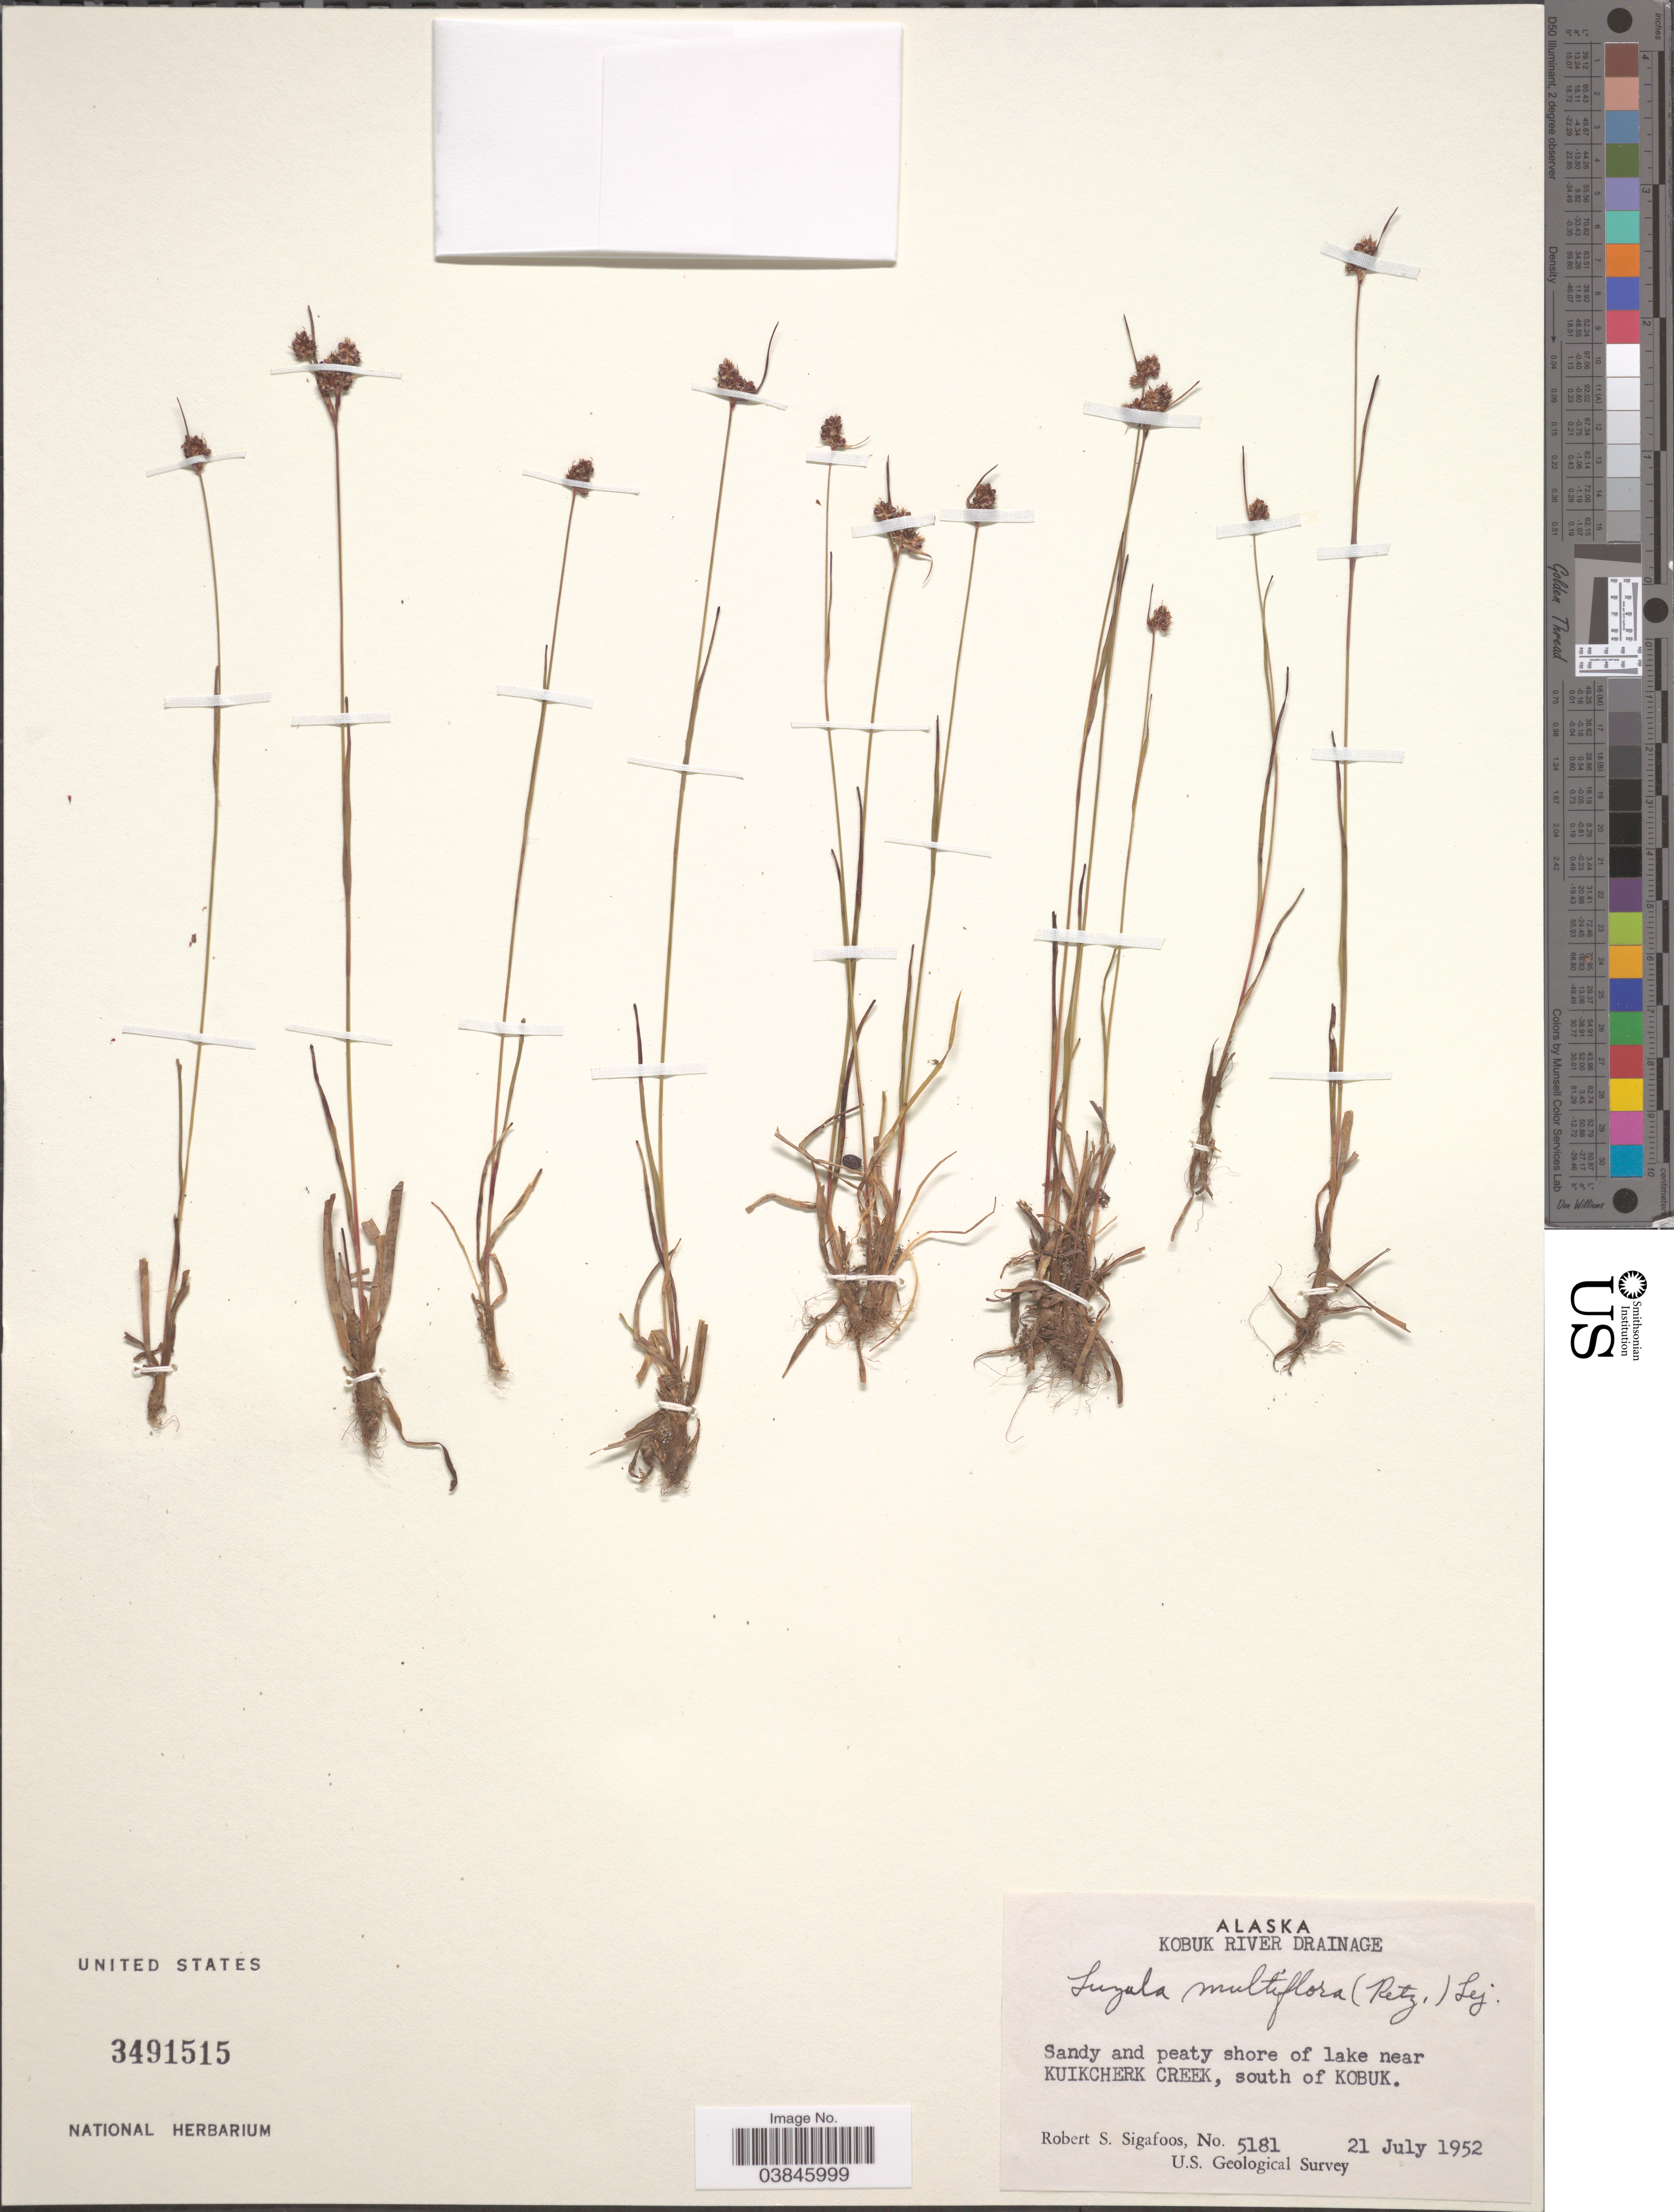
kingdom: Plantae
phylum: Tracheophyta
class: Liliopsida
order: Poales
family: Juncaceae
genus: Luzula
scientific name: Luzula multiflora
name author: (Ehrh.) Lej.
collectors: R. Sigafoos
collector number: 5181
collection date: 1952-07-21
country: United States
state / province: Alaska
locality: Kobuk River Drainage. Sandy and peaty shore of lake near Kuikcherk Creek, south of Kobuk.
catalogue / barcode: US 3491515